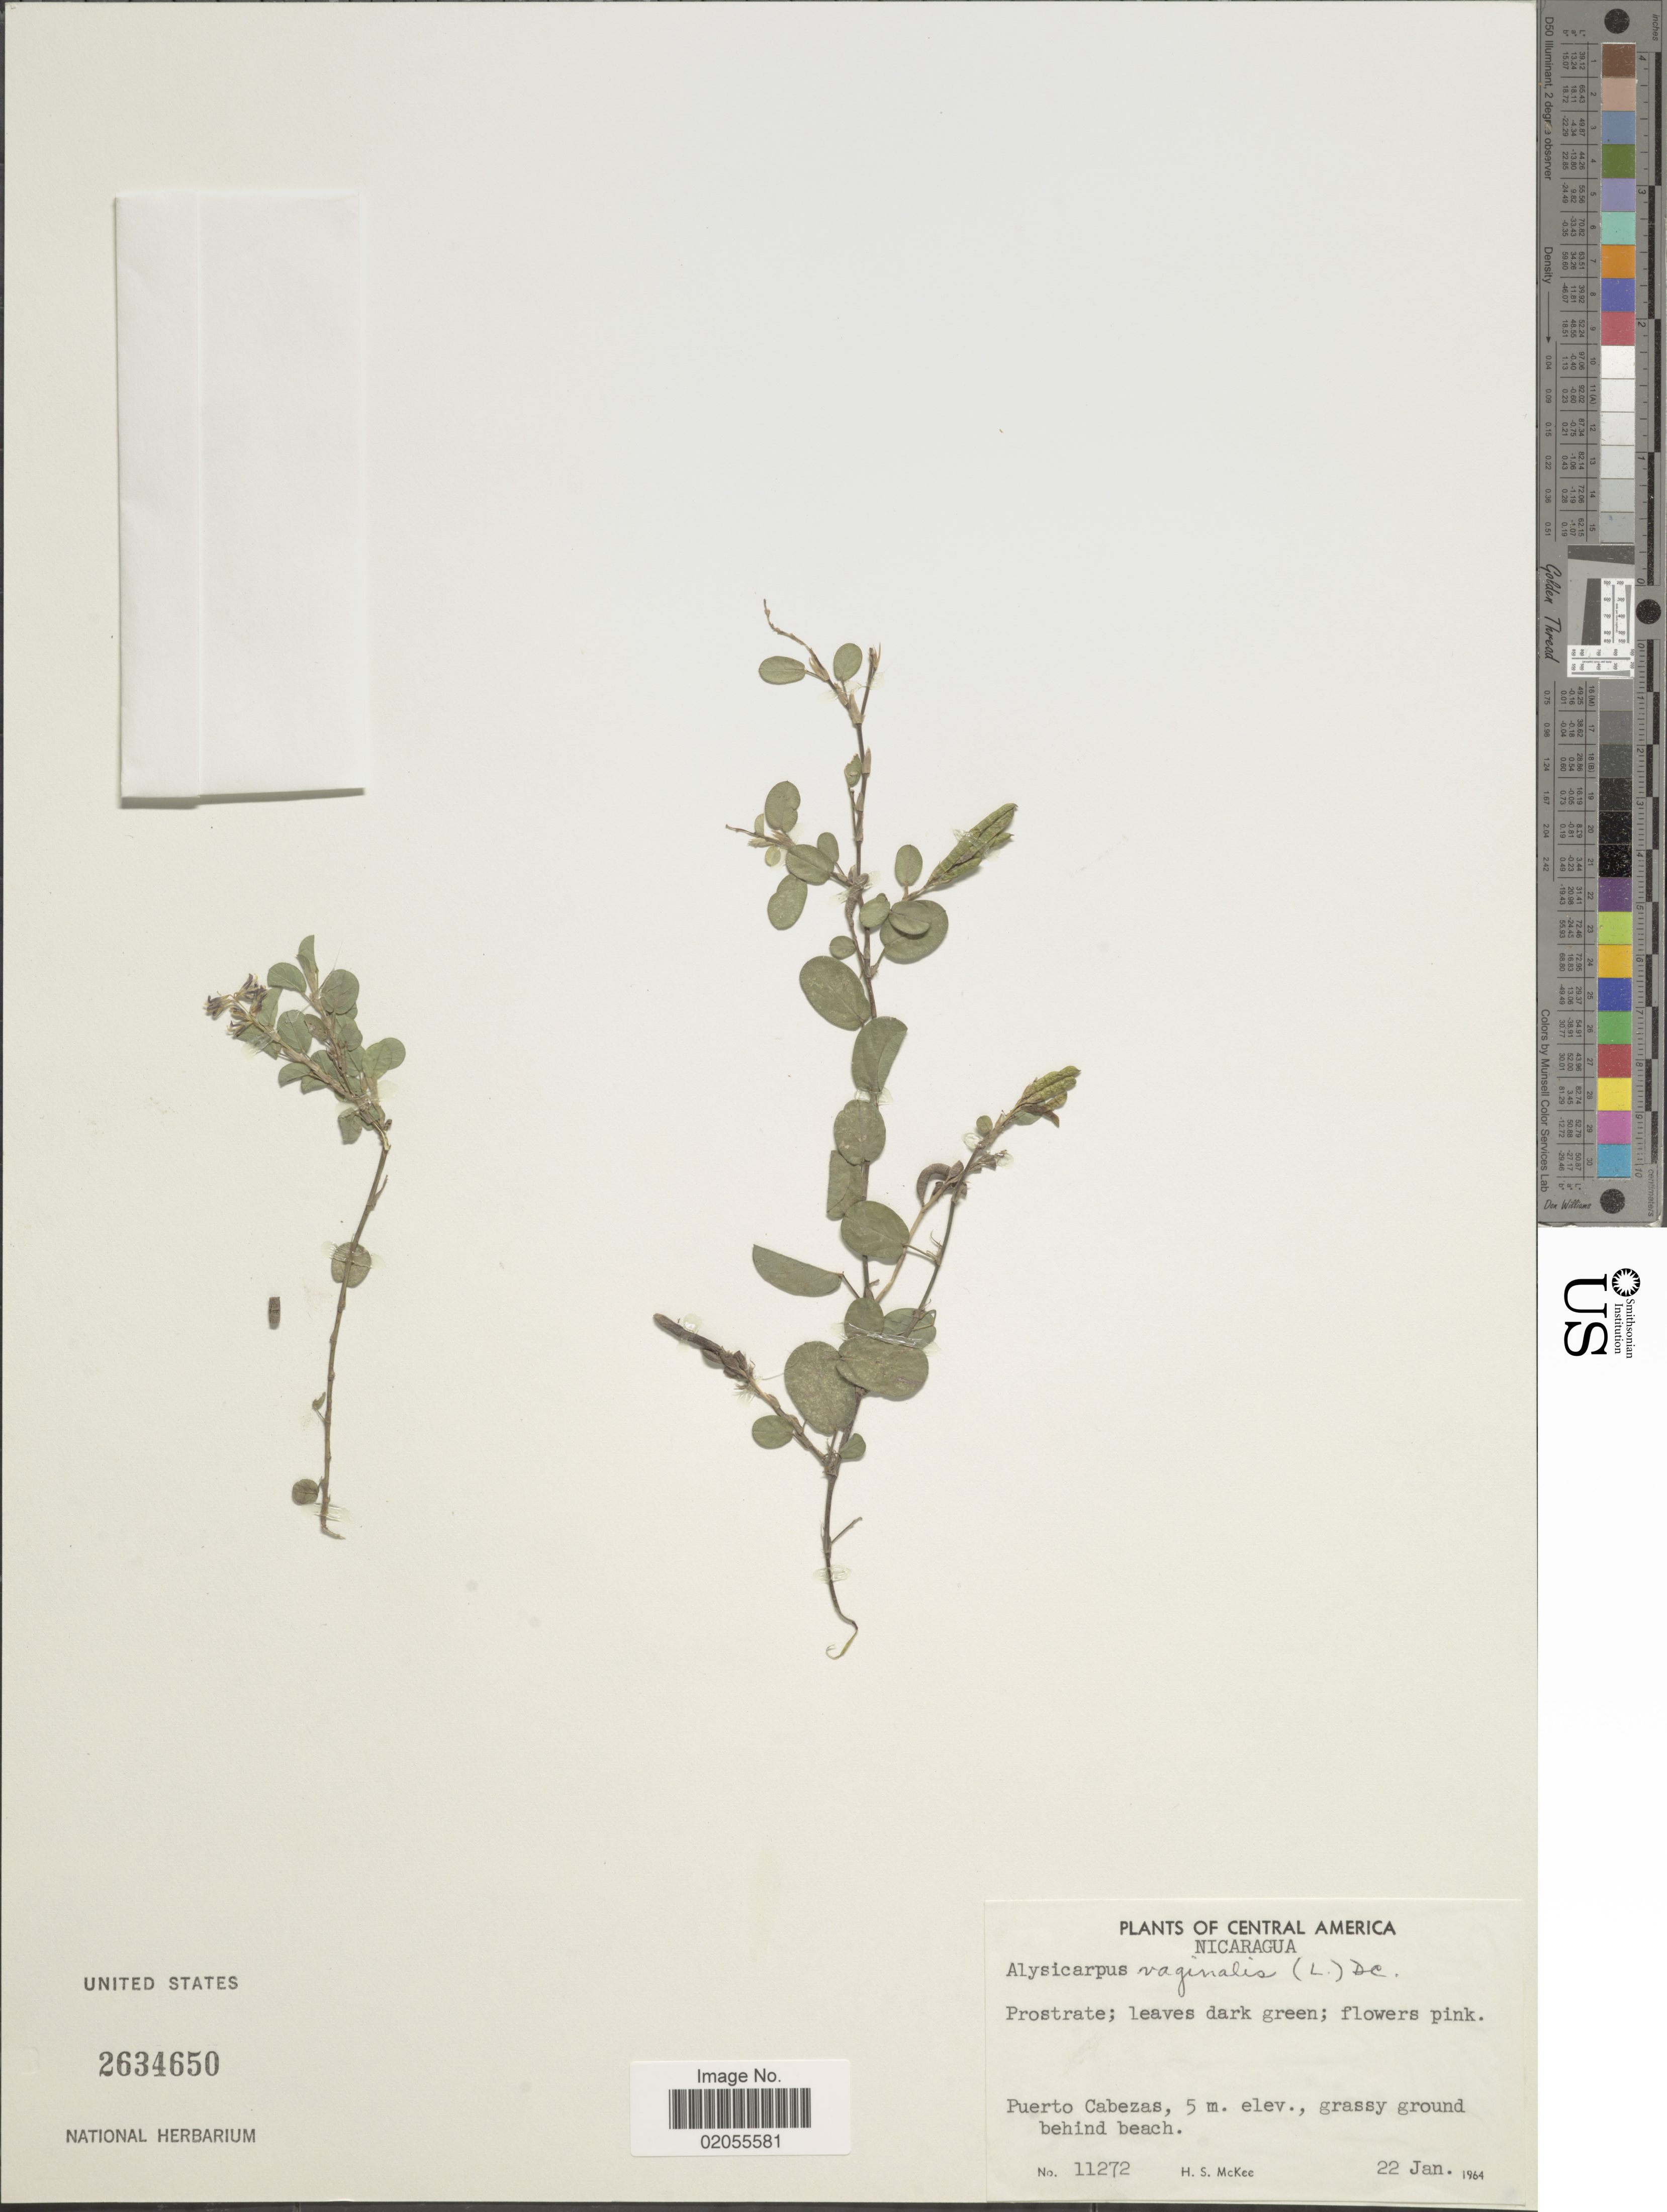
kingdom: Plantae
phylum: Tracheophyta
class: Magnoliopsida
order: Fabales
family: Fabaceae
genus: Alysicarpus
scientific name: Alysicarpus sp.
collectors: H. S. McKee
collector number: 11272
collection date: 1964-01-22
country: Nicaragua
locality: Central America, Puerto Cabezas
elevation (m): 5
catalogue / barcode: US 2634650